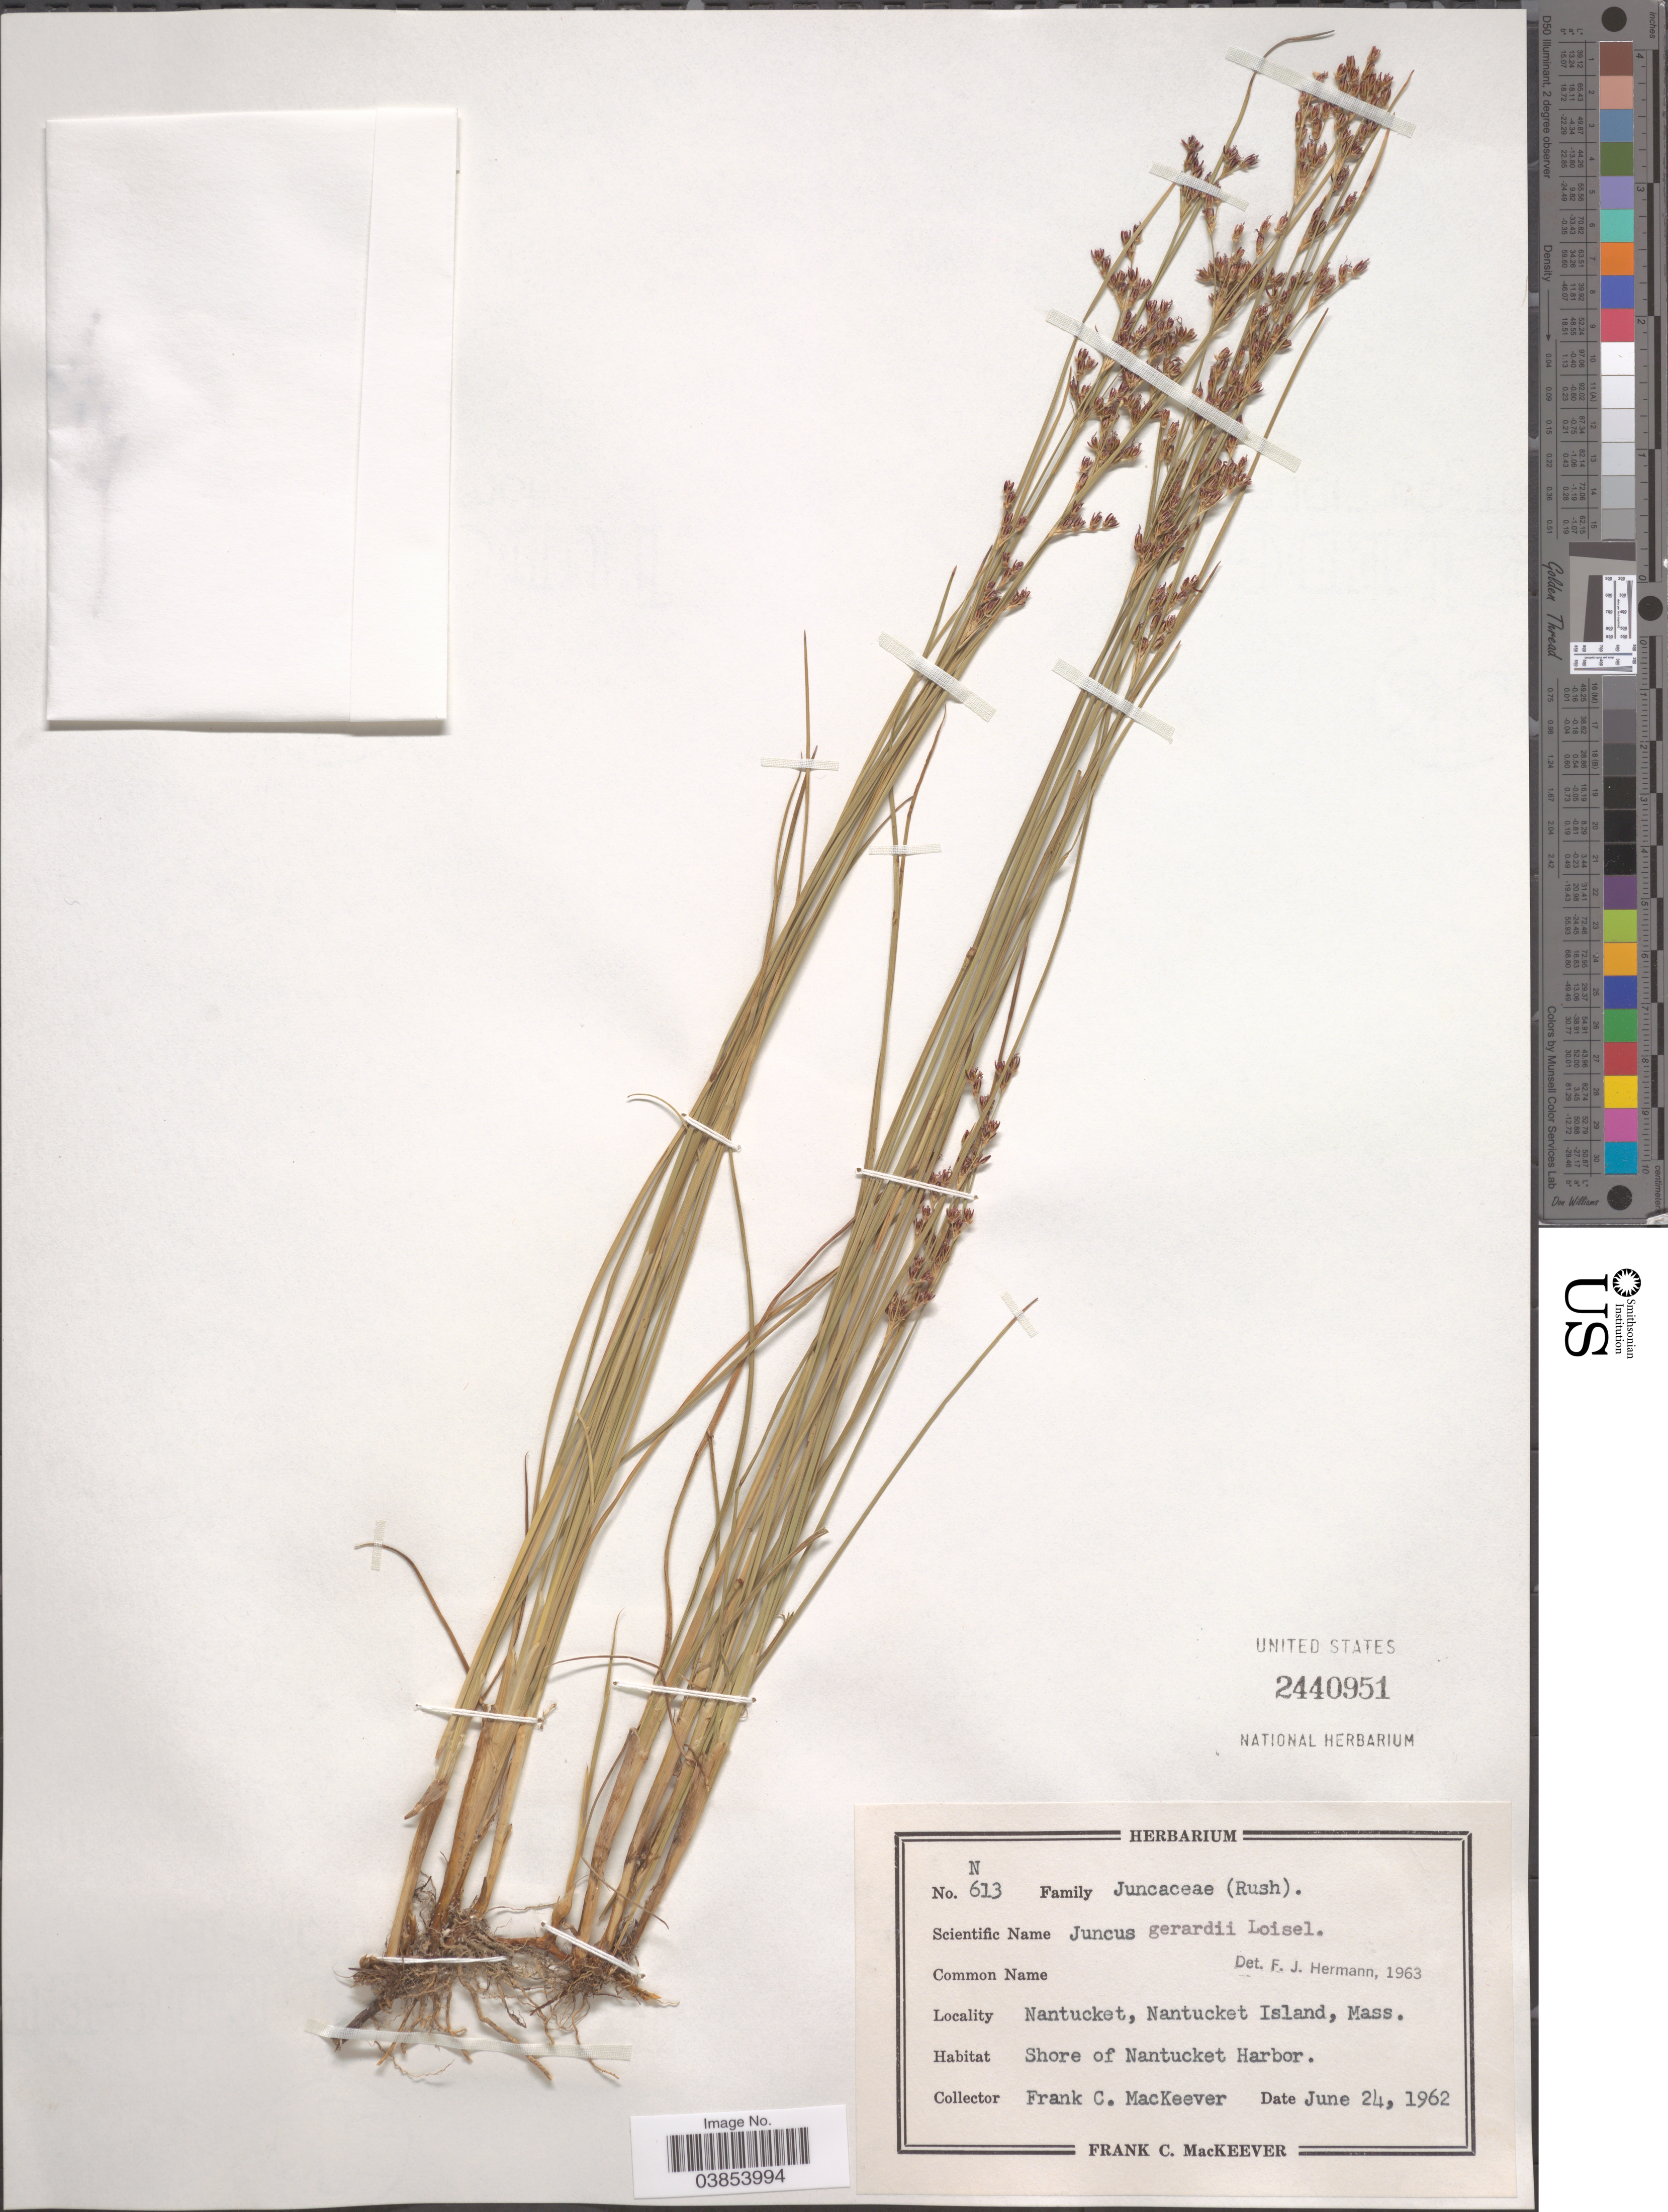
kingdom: Plantae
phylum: Tracheophyta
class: Liliopsida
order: Poales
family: Juncaceae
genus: Juncus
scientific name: Juncus gerardi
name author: Loisel.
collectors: F. C. MacKeever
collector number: N613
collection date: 1962-06-24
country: United States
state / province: Massachusetts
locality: Nantucket, Nantucket Island. Shore of Nantucket Harbor.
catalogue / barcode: US 2440951